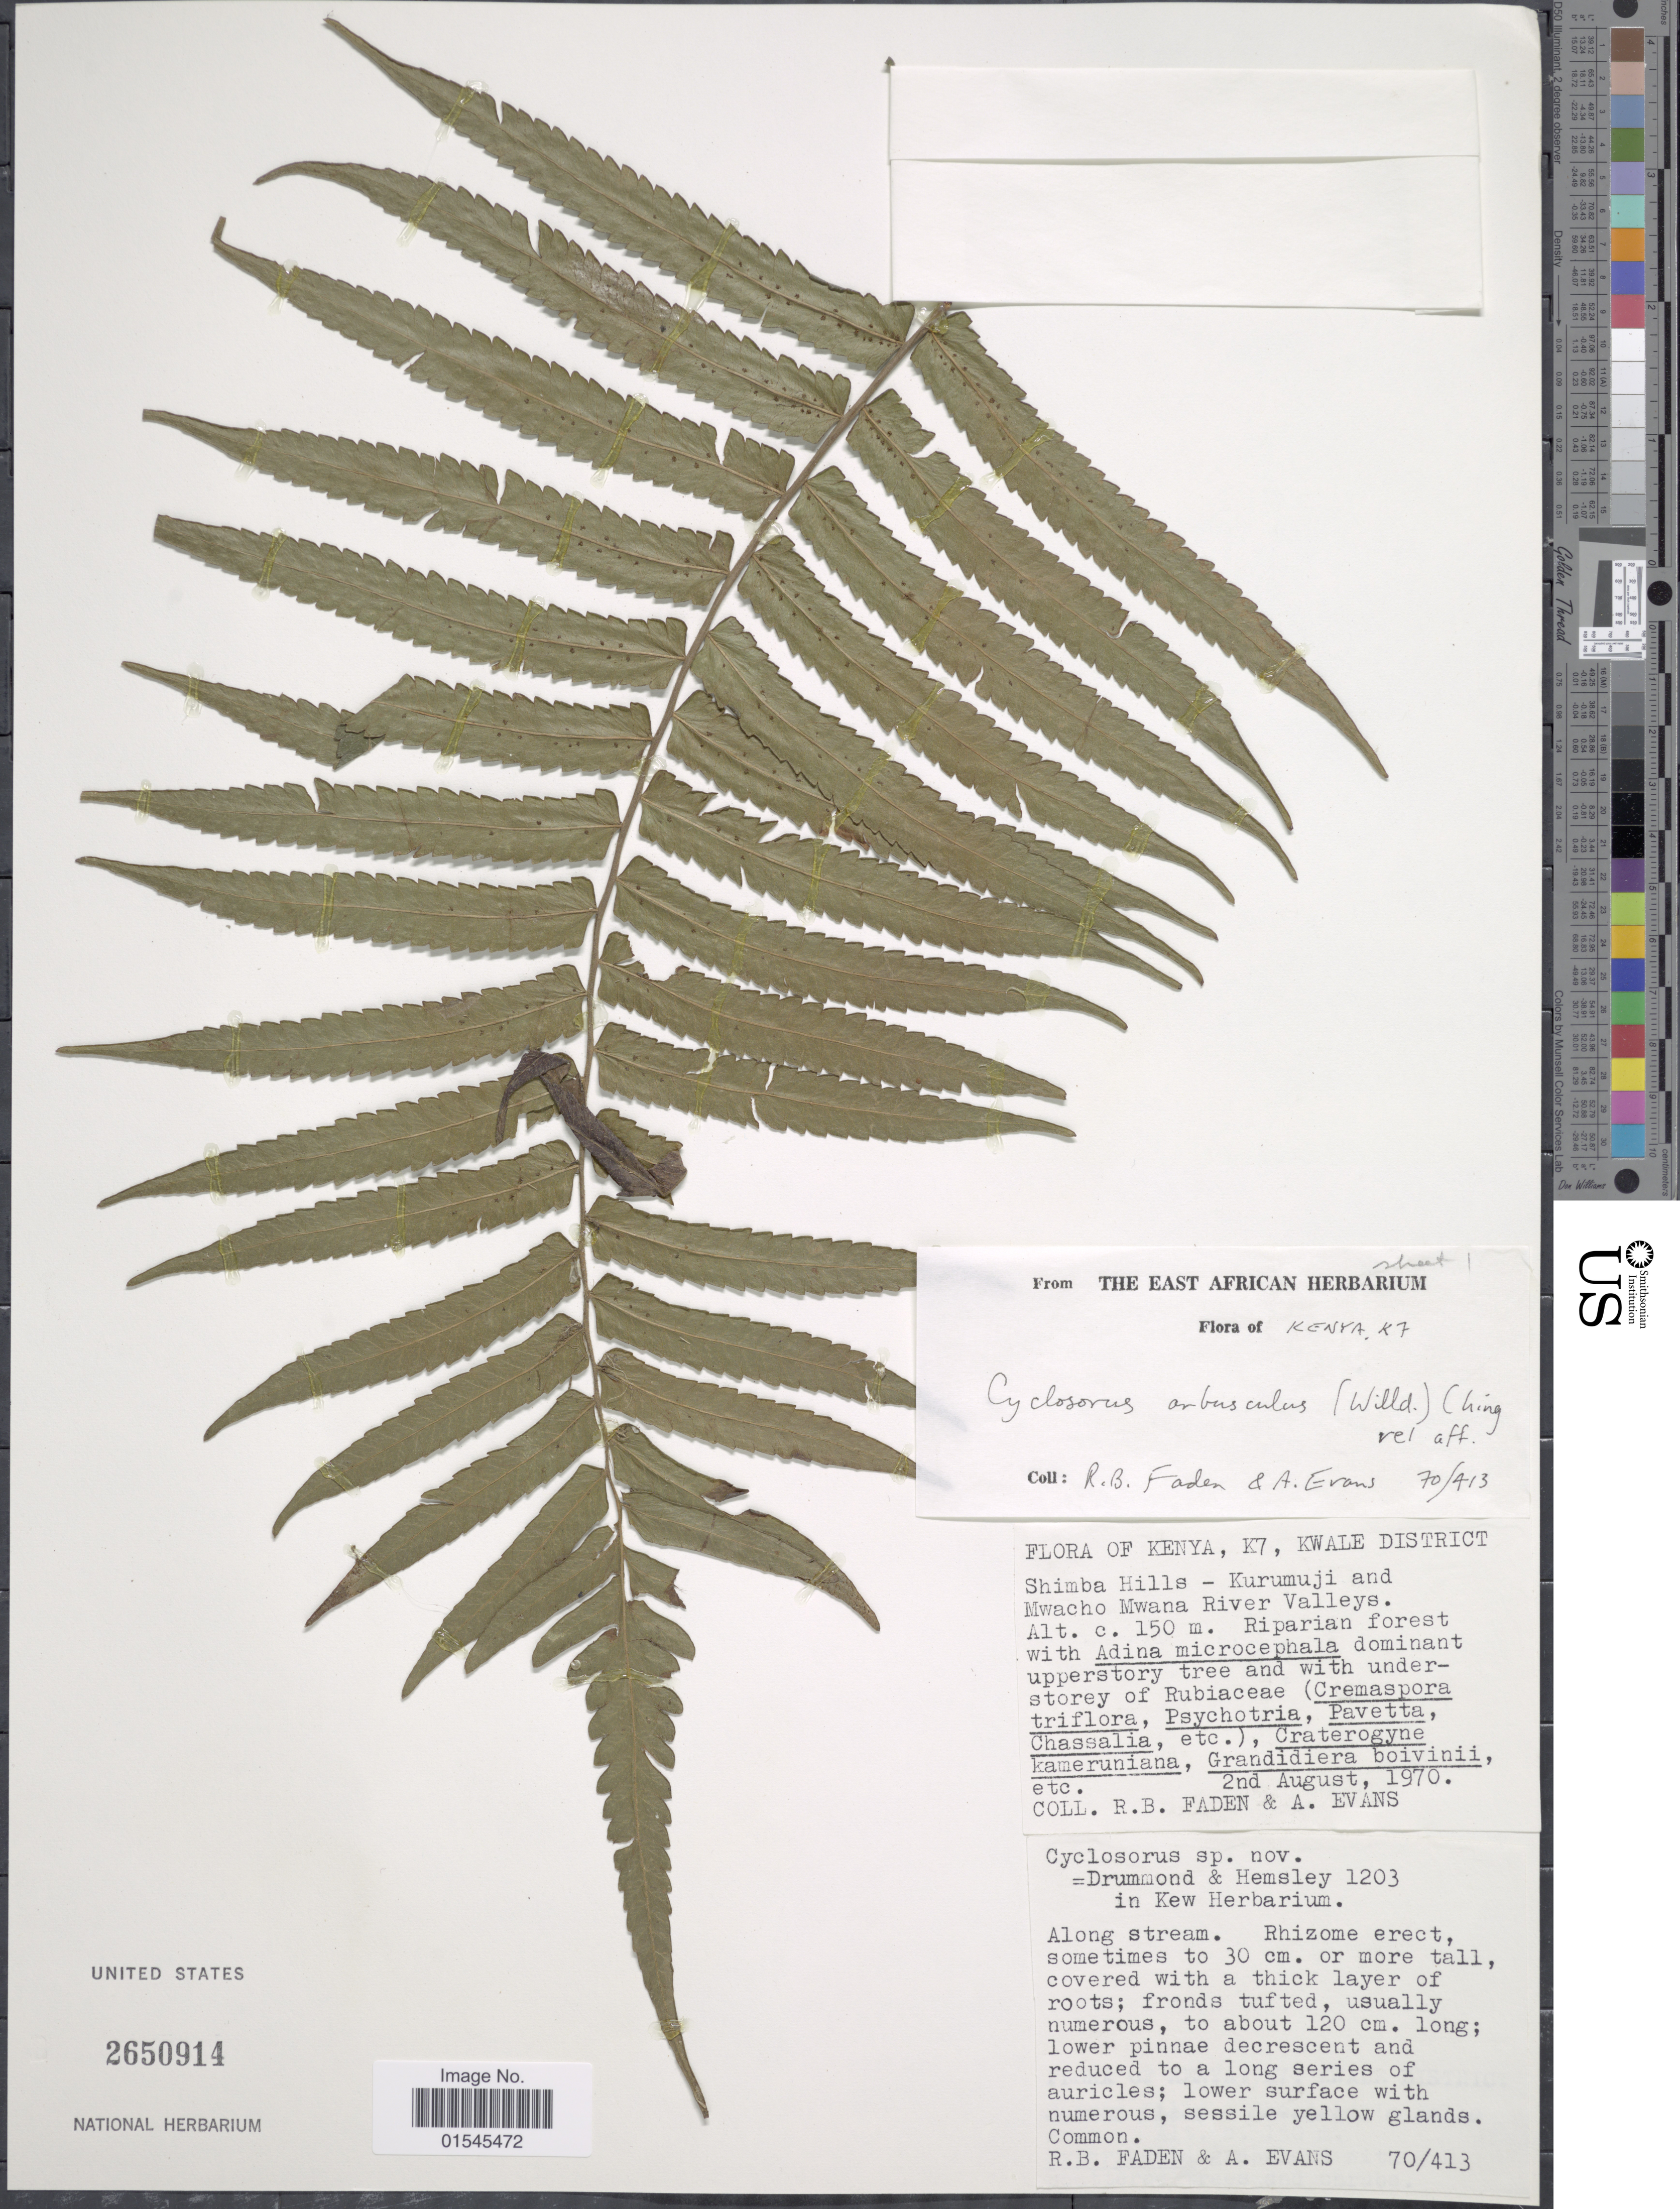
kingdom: Plantae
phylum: Tracheophyta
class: Polypodiopsida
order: Polypodiales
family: Thelypteridaceae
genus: Sphaerostephanos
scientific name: Sphaerostephanos arbuscula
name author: (Willd.) Holttum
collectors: R. B. Faden & A. Evans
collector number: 70/413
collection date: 1970-08-02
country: Kenya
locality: Kenya, K7, Kwale District. Shimba Hills - Kurumuji and Mwach Mwana River Valleys.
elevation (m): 150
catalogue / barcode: US 2650914